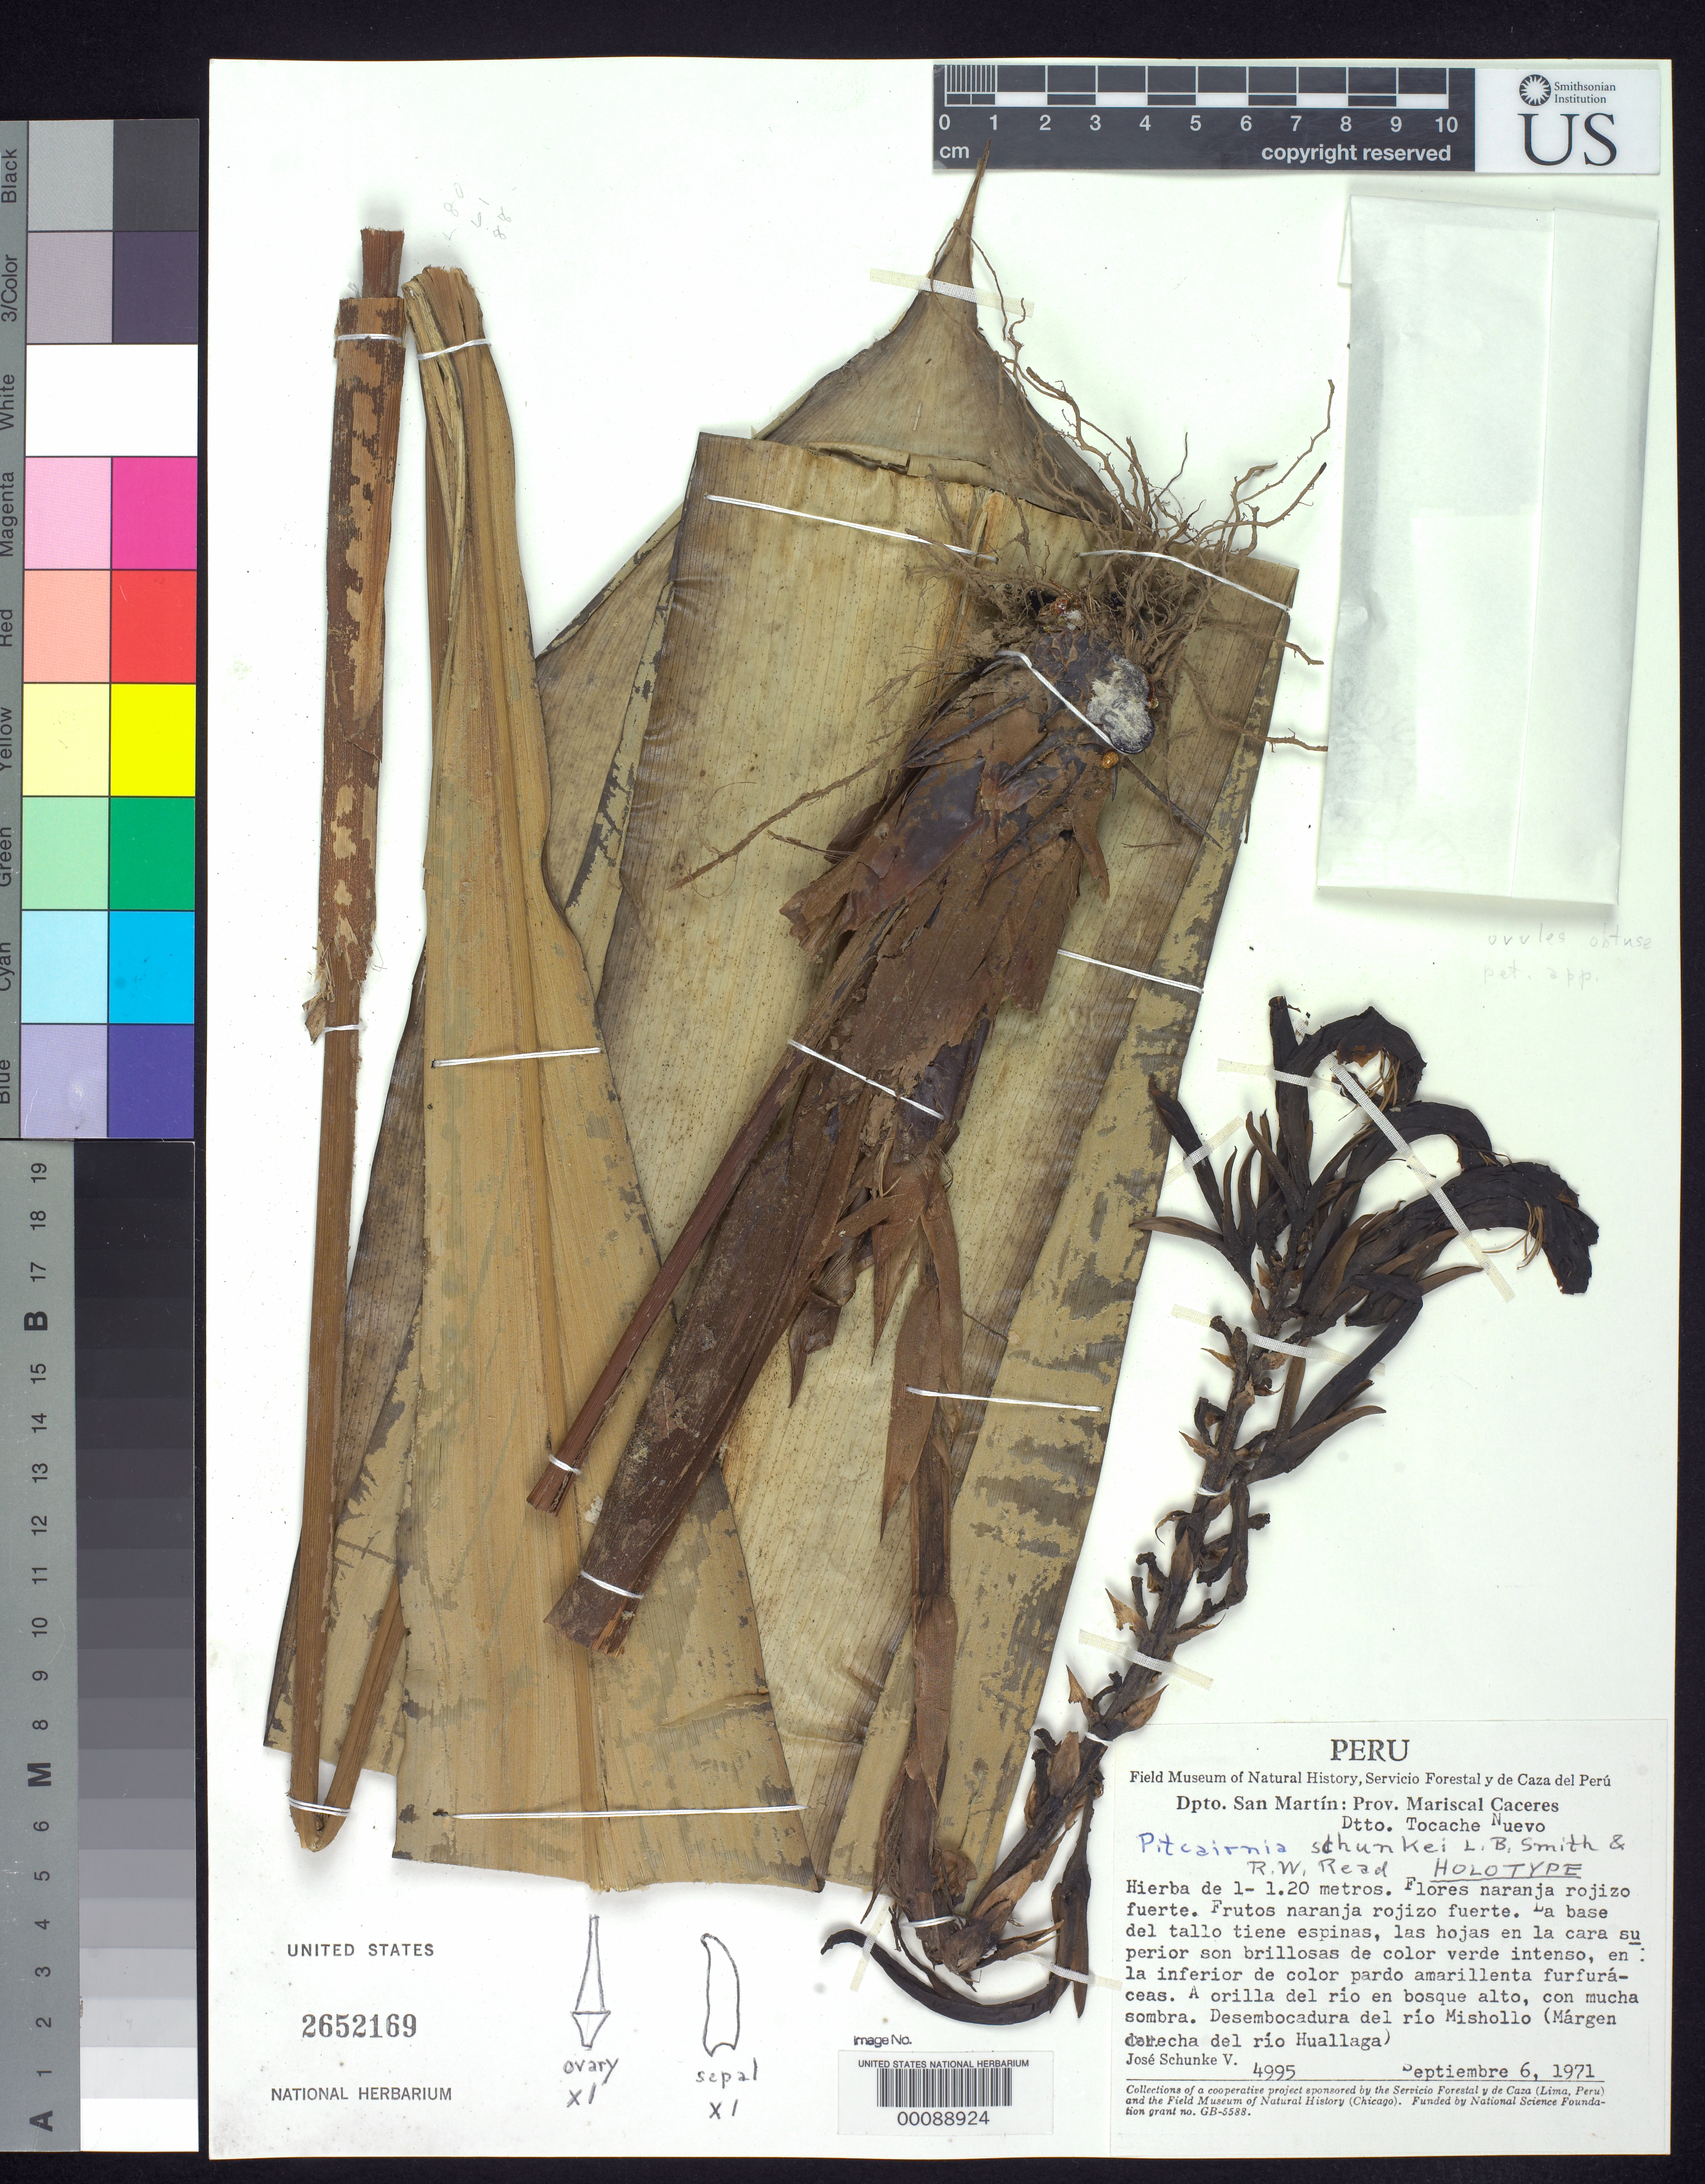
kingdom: Plantae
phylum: Tracheophyta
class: Liliopsida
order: Poales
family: Bromeliaceae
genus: Pitcairnia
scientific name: Pitcairnia schunkei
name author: L.B. Sm. & Read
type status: Holotype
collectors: J. Schunke Vigo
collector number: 4995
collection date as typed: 06 Sep 1971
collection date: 1971-09-06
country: Peru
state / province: San Martín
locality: Rio Mishollo.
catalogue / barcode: US 2652169